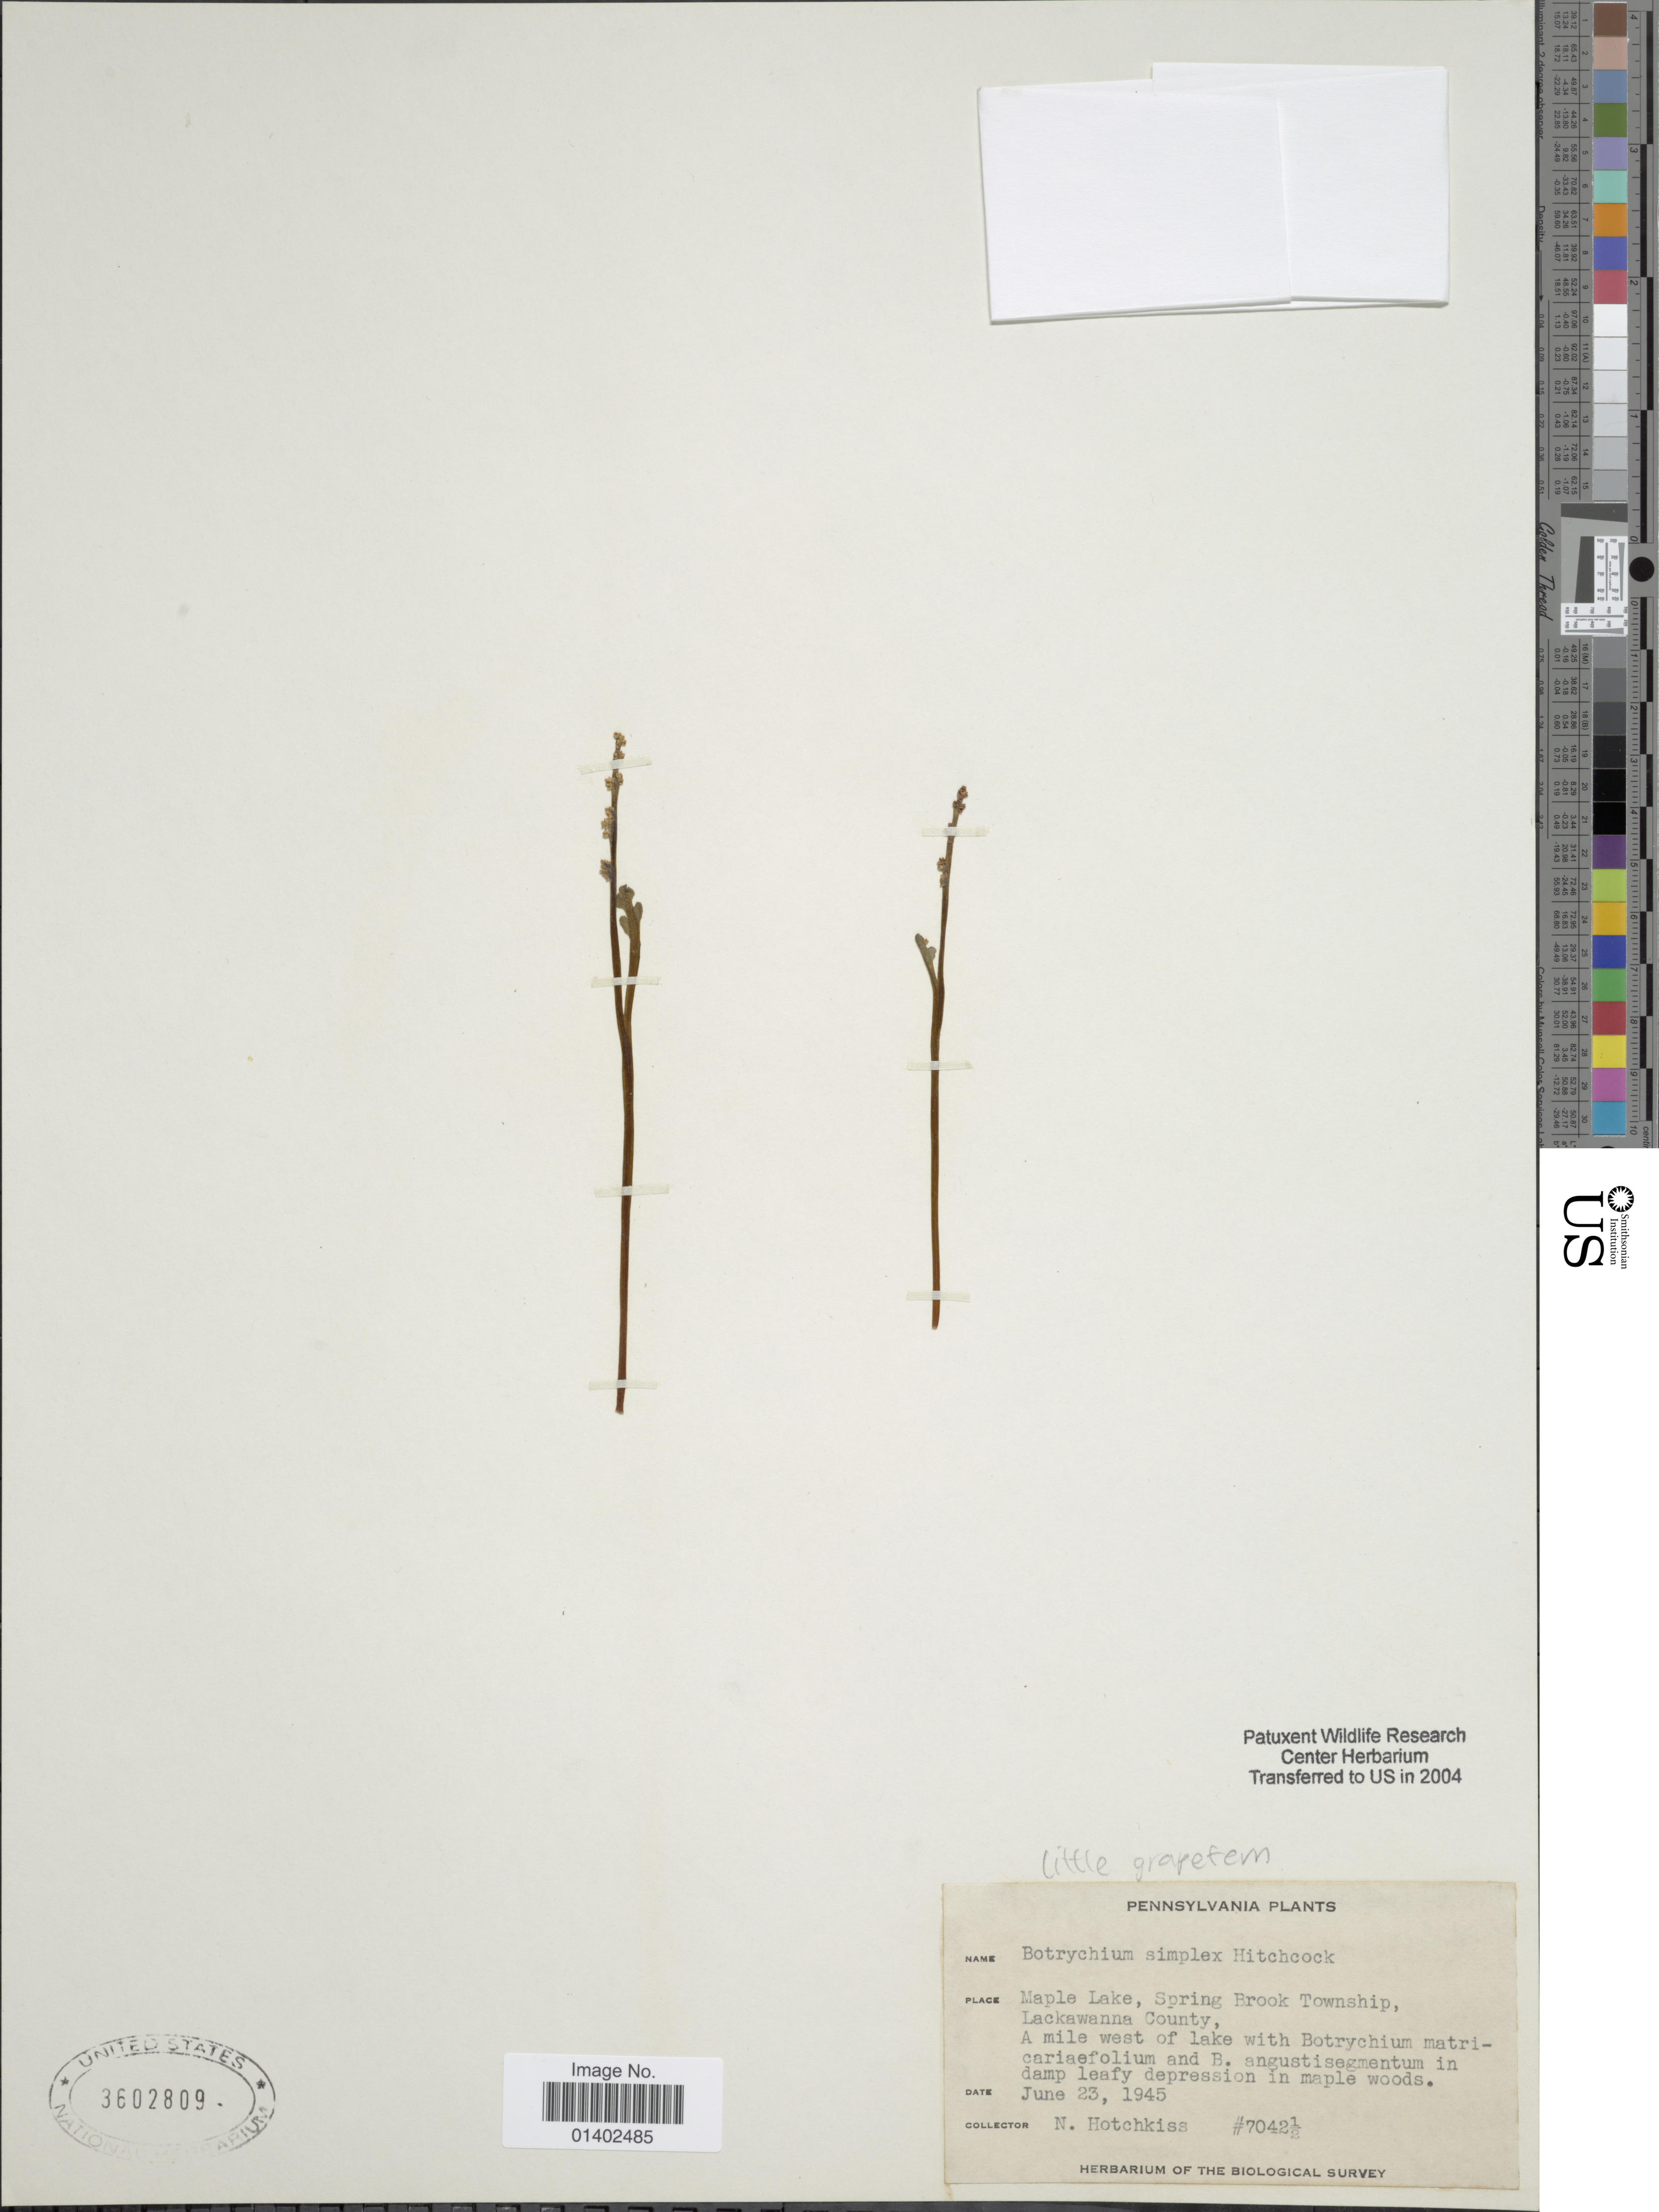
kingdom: Plantae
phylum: Tracheophyta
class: Polypodiopsida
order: Ophioglossales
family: Ophioglossaceae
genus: Botrychium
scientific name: Botrychium simplex var. tenebrosum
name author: (A.A. Eaton) R.T. Clausen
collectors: N. Hotchkiss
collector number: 7042½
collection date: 1945-06-23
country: United States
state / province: Pennsylvania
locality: Maple Lake, Spring Brook Township, Lackawanna County, A mile west of lake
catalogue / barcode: US 3602809